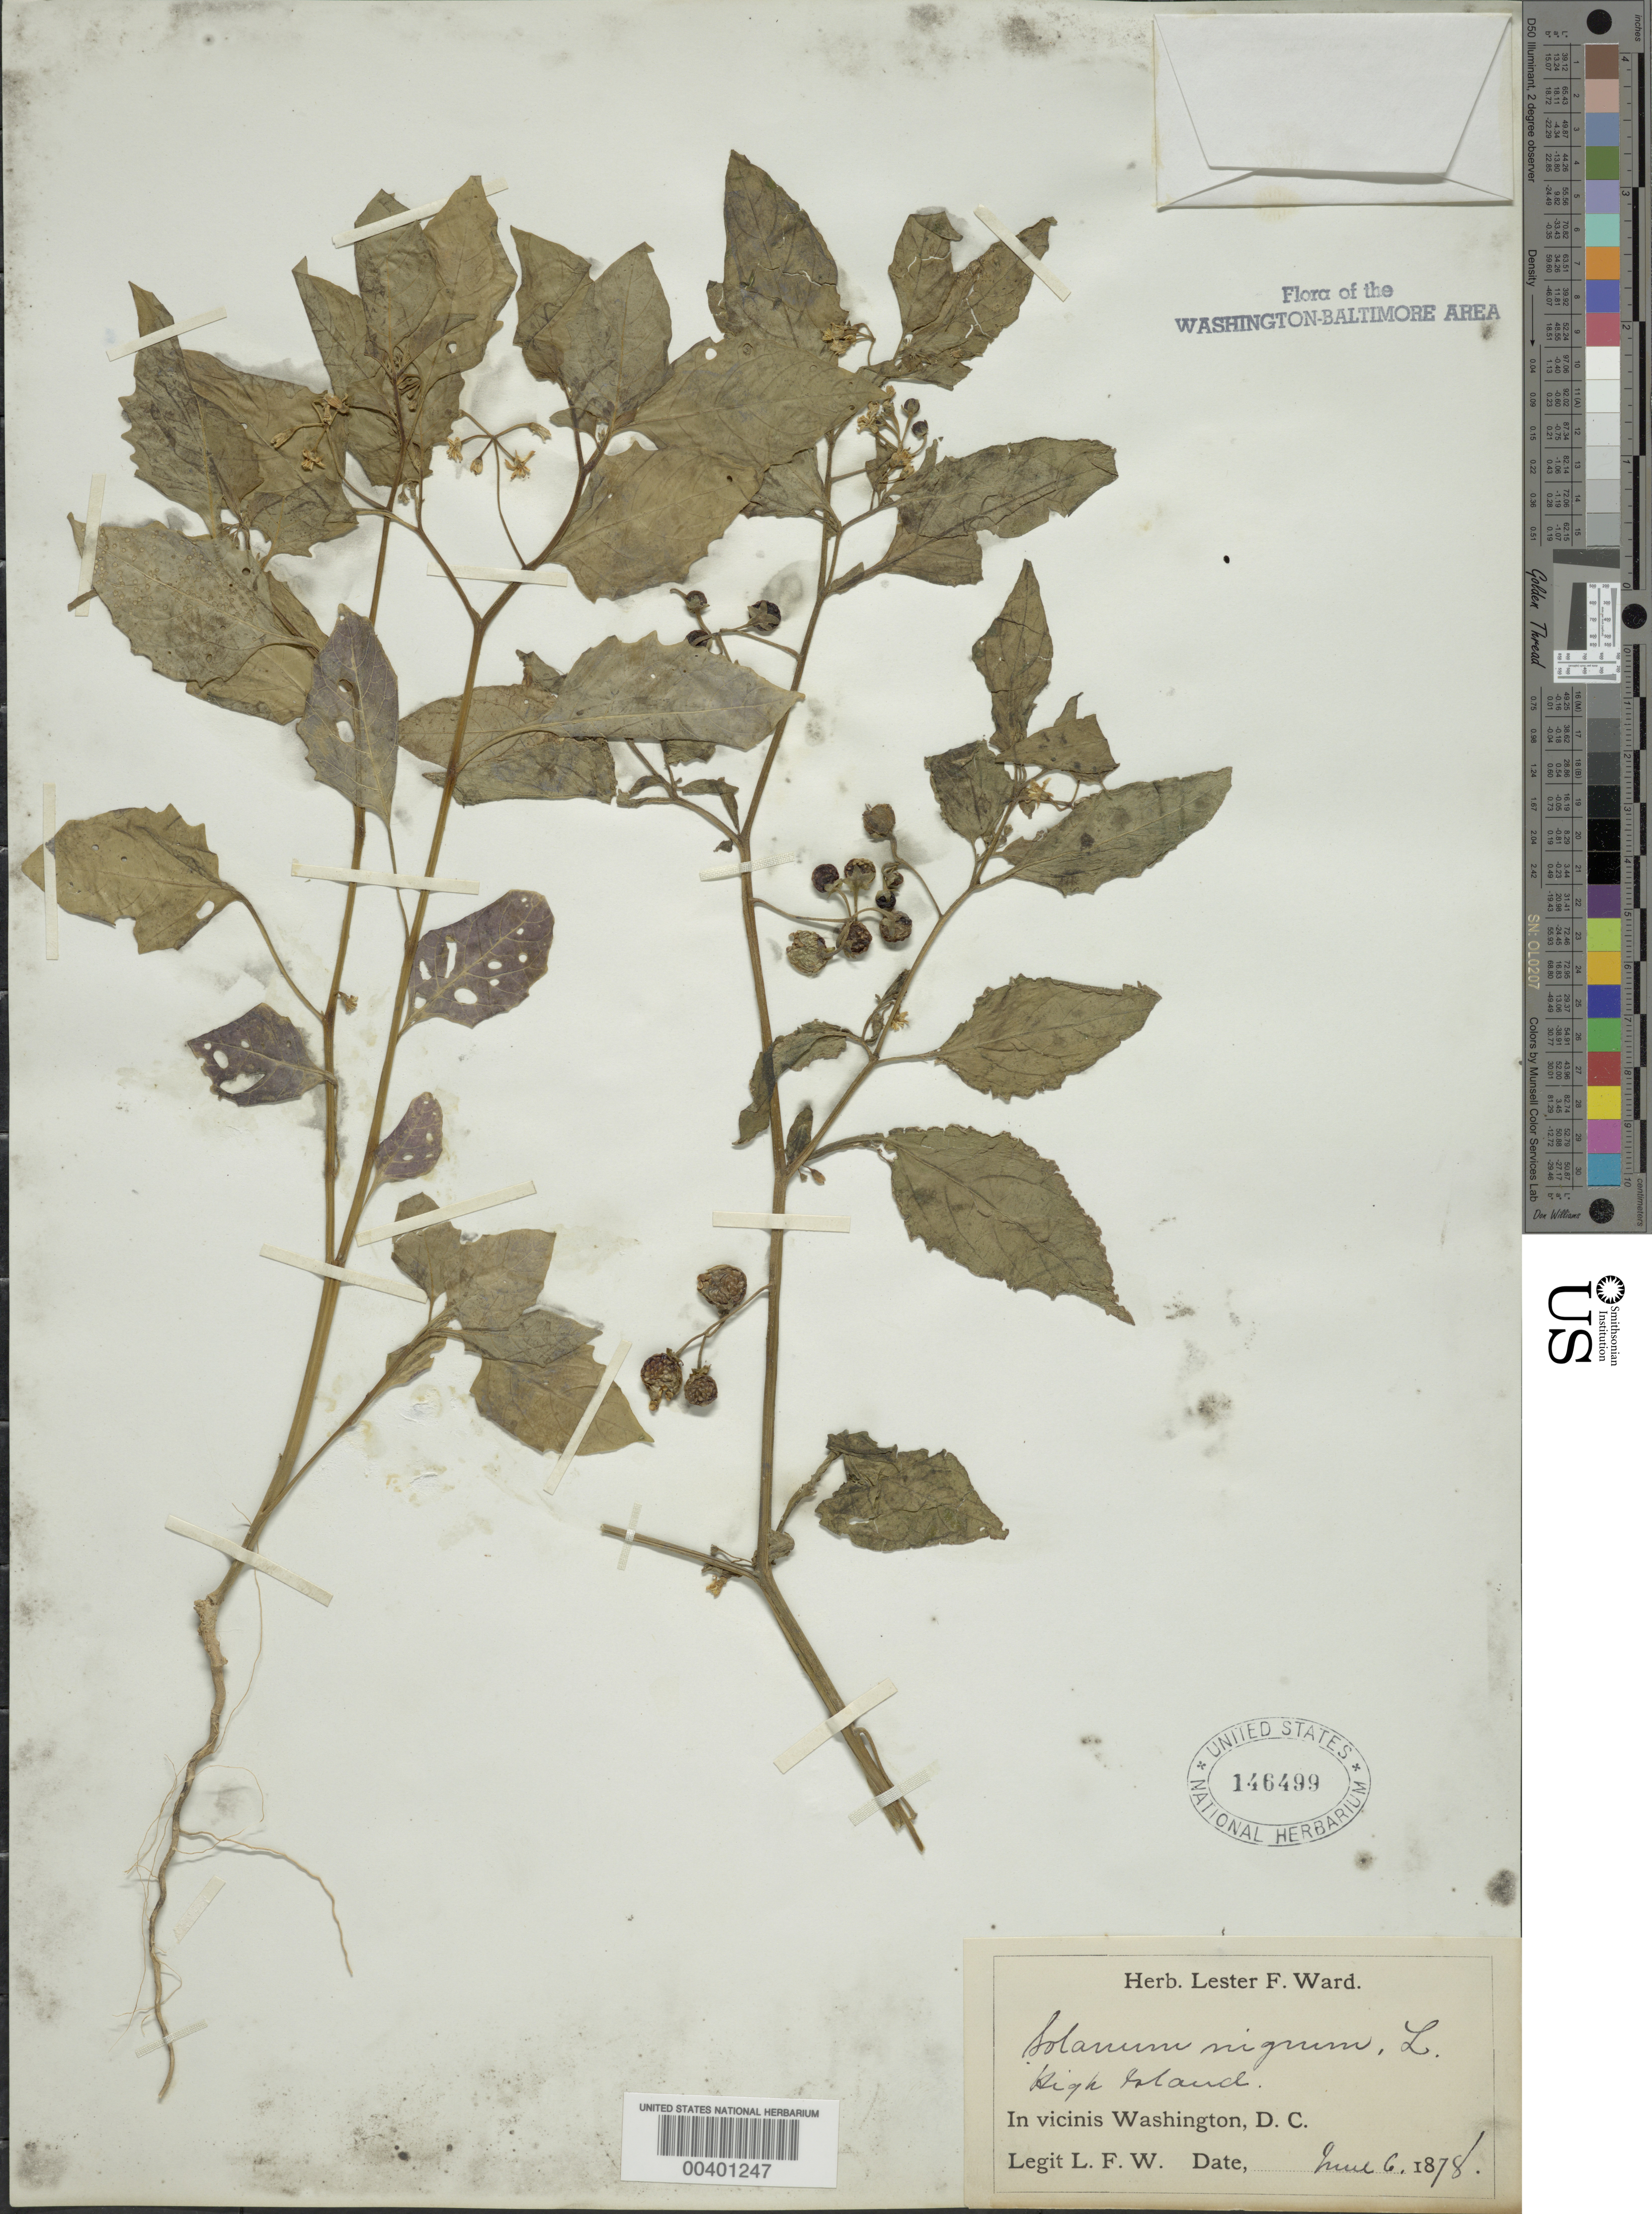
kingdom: Plantae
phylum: Tracheophyta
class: Magnoliopsida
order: Solanales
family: Solanaceae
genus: Solanum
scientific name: Solanum emulans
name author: Raf.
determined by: Knapp, S. D.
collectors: L. F. Ward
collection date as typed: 06 Jun 1878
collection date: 1878-06-06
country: United States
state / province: Maryland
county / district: Montgomery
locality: High Island, Washington, D.C.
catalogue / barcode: US 146499